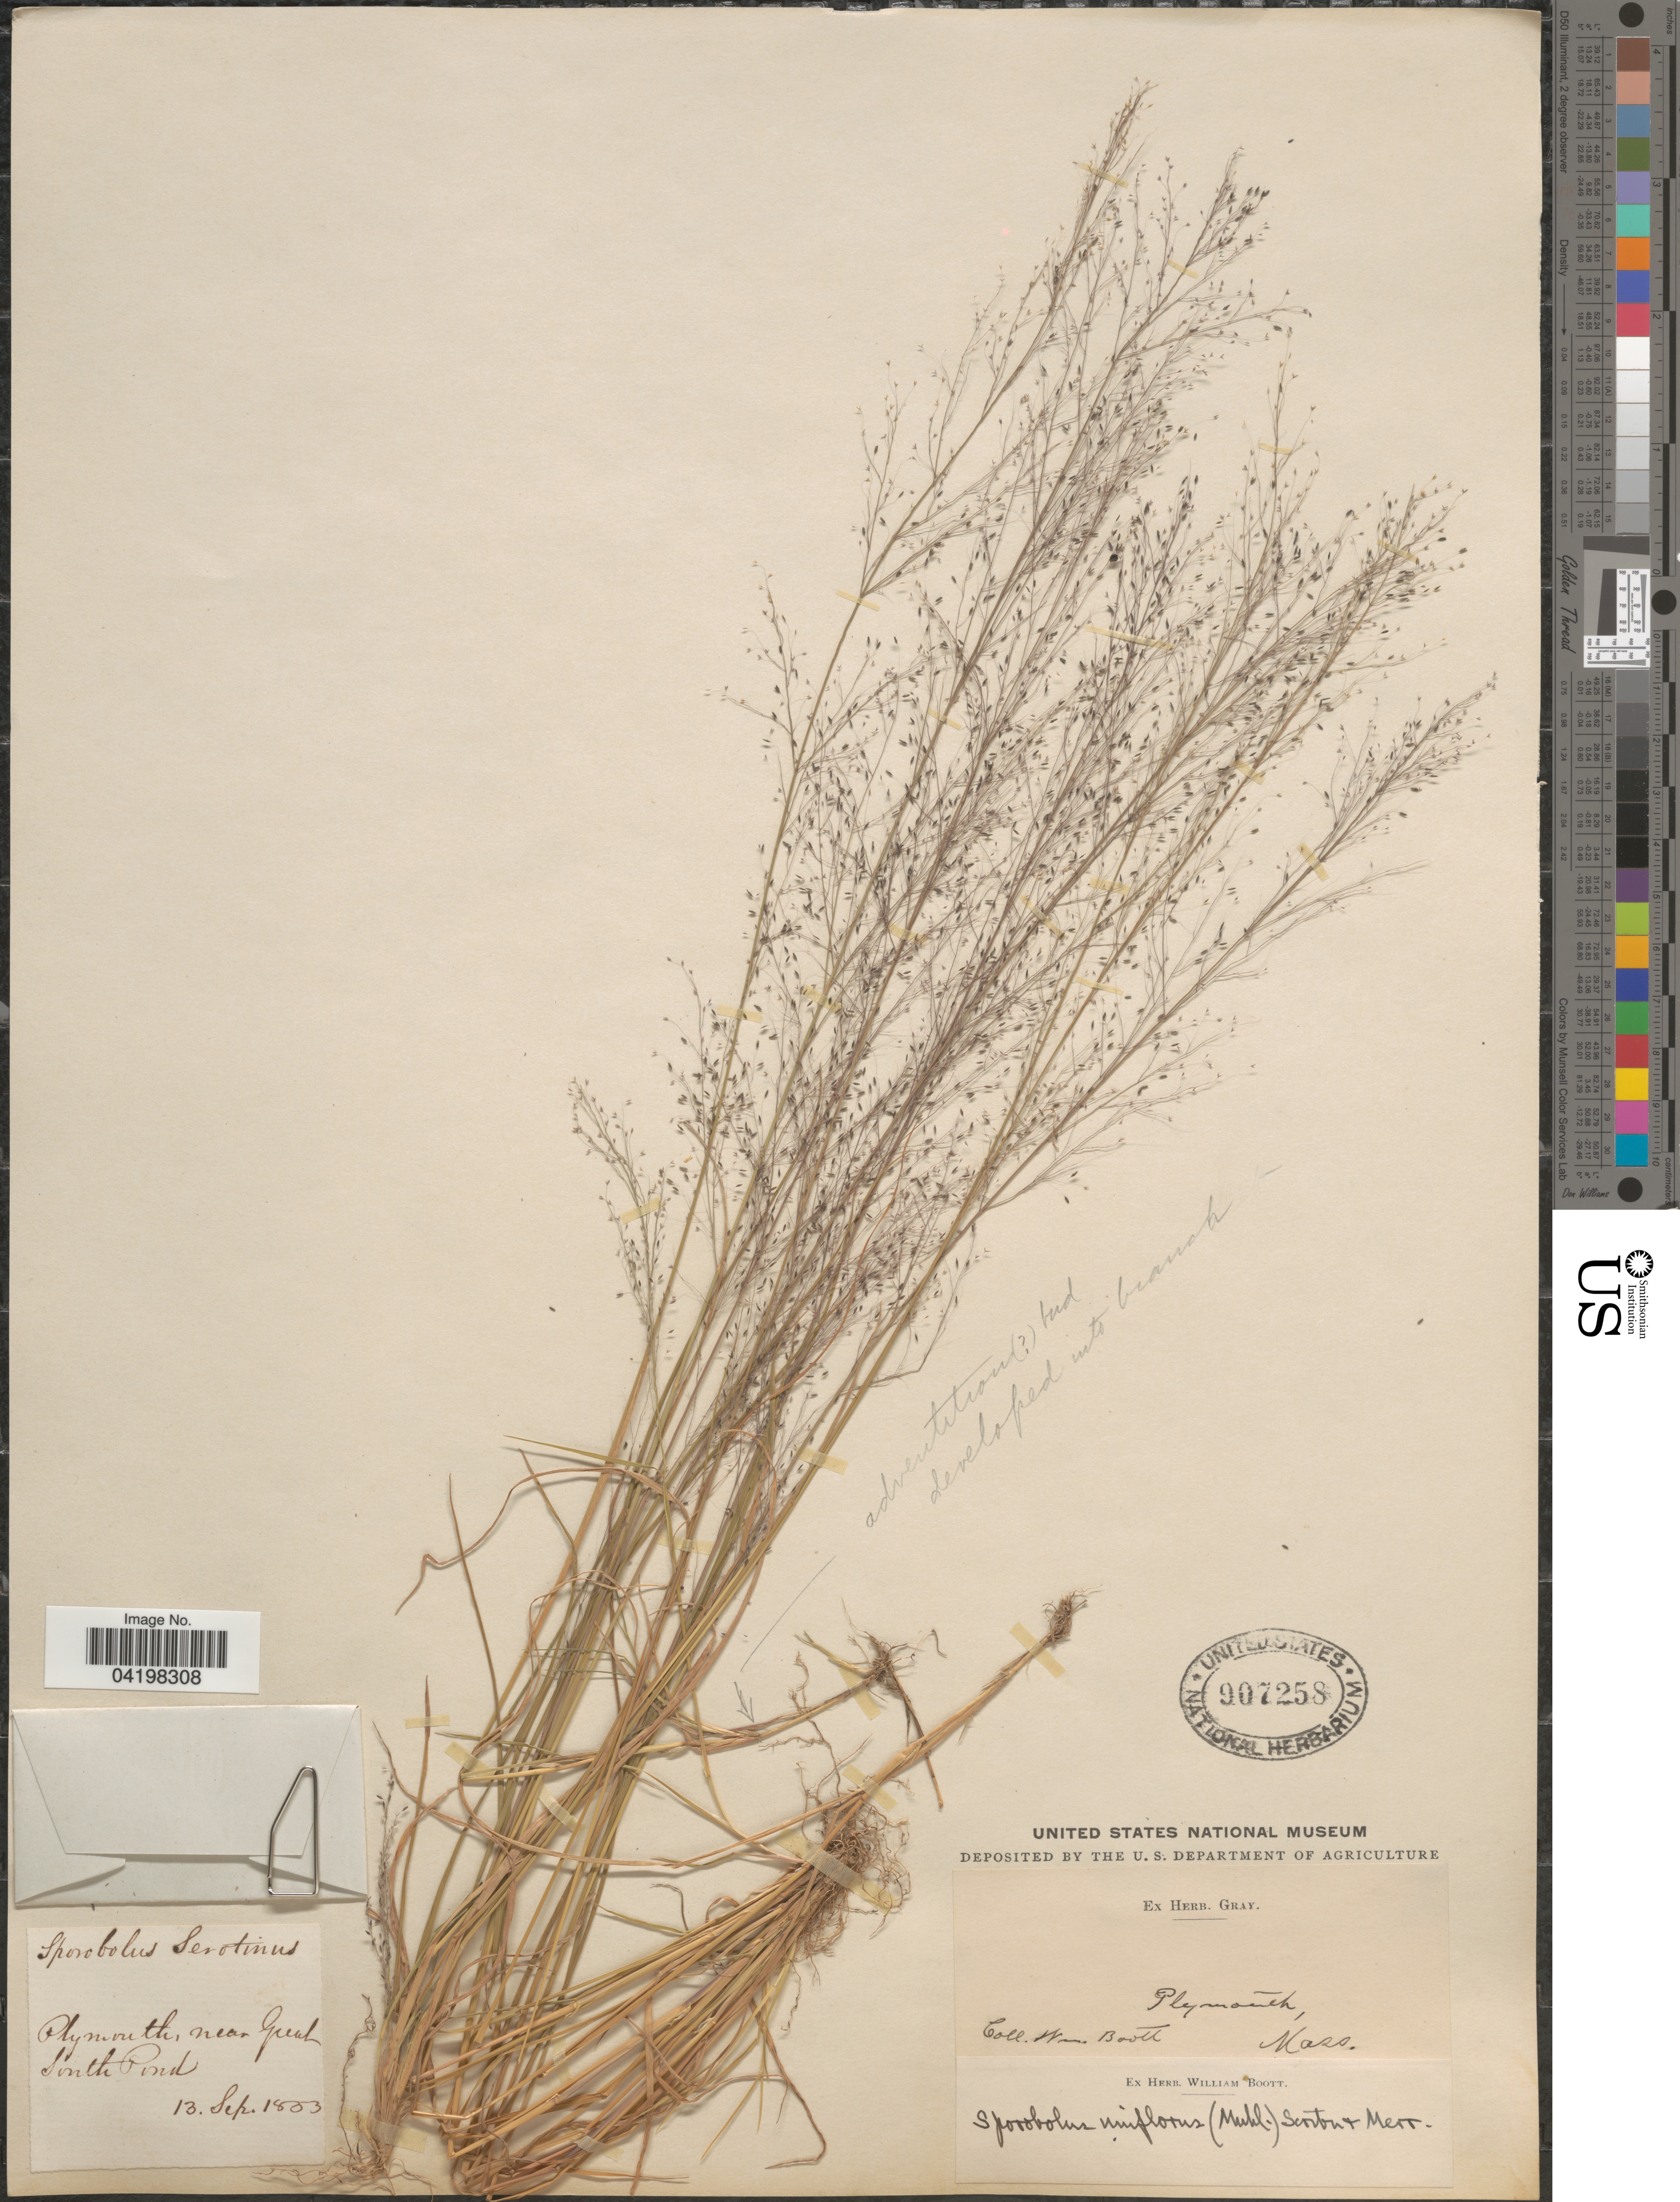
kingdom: Plantae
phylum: Tracheophyta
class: Liliopsida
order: Poales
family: Poaceae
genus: Muhlenbergia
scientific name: Muhlenbergia uniflora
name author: (Muhl.) Fernald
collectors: W. Boott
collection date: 1853-09-13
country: United States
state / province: Massachusetts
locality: Plymouth, near Great South Pond.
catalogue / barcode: US 907258